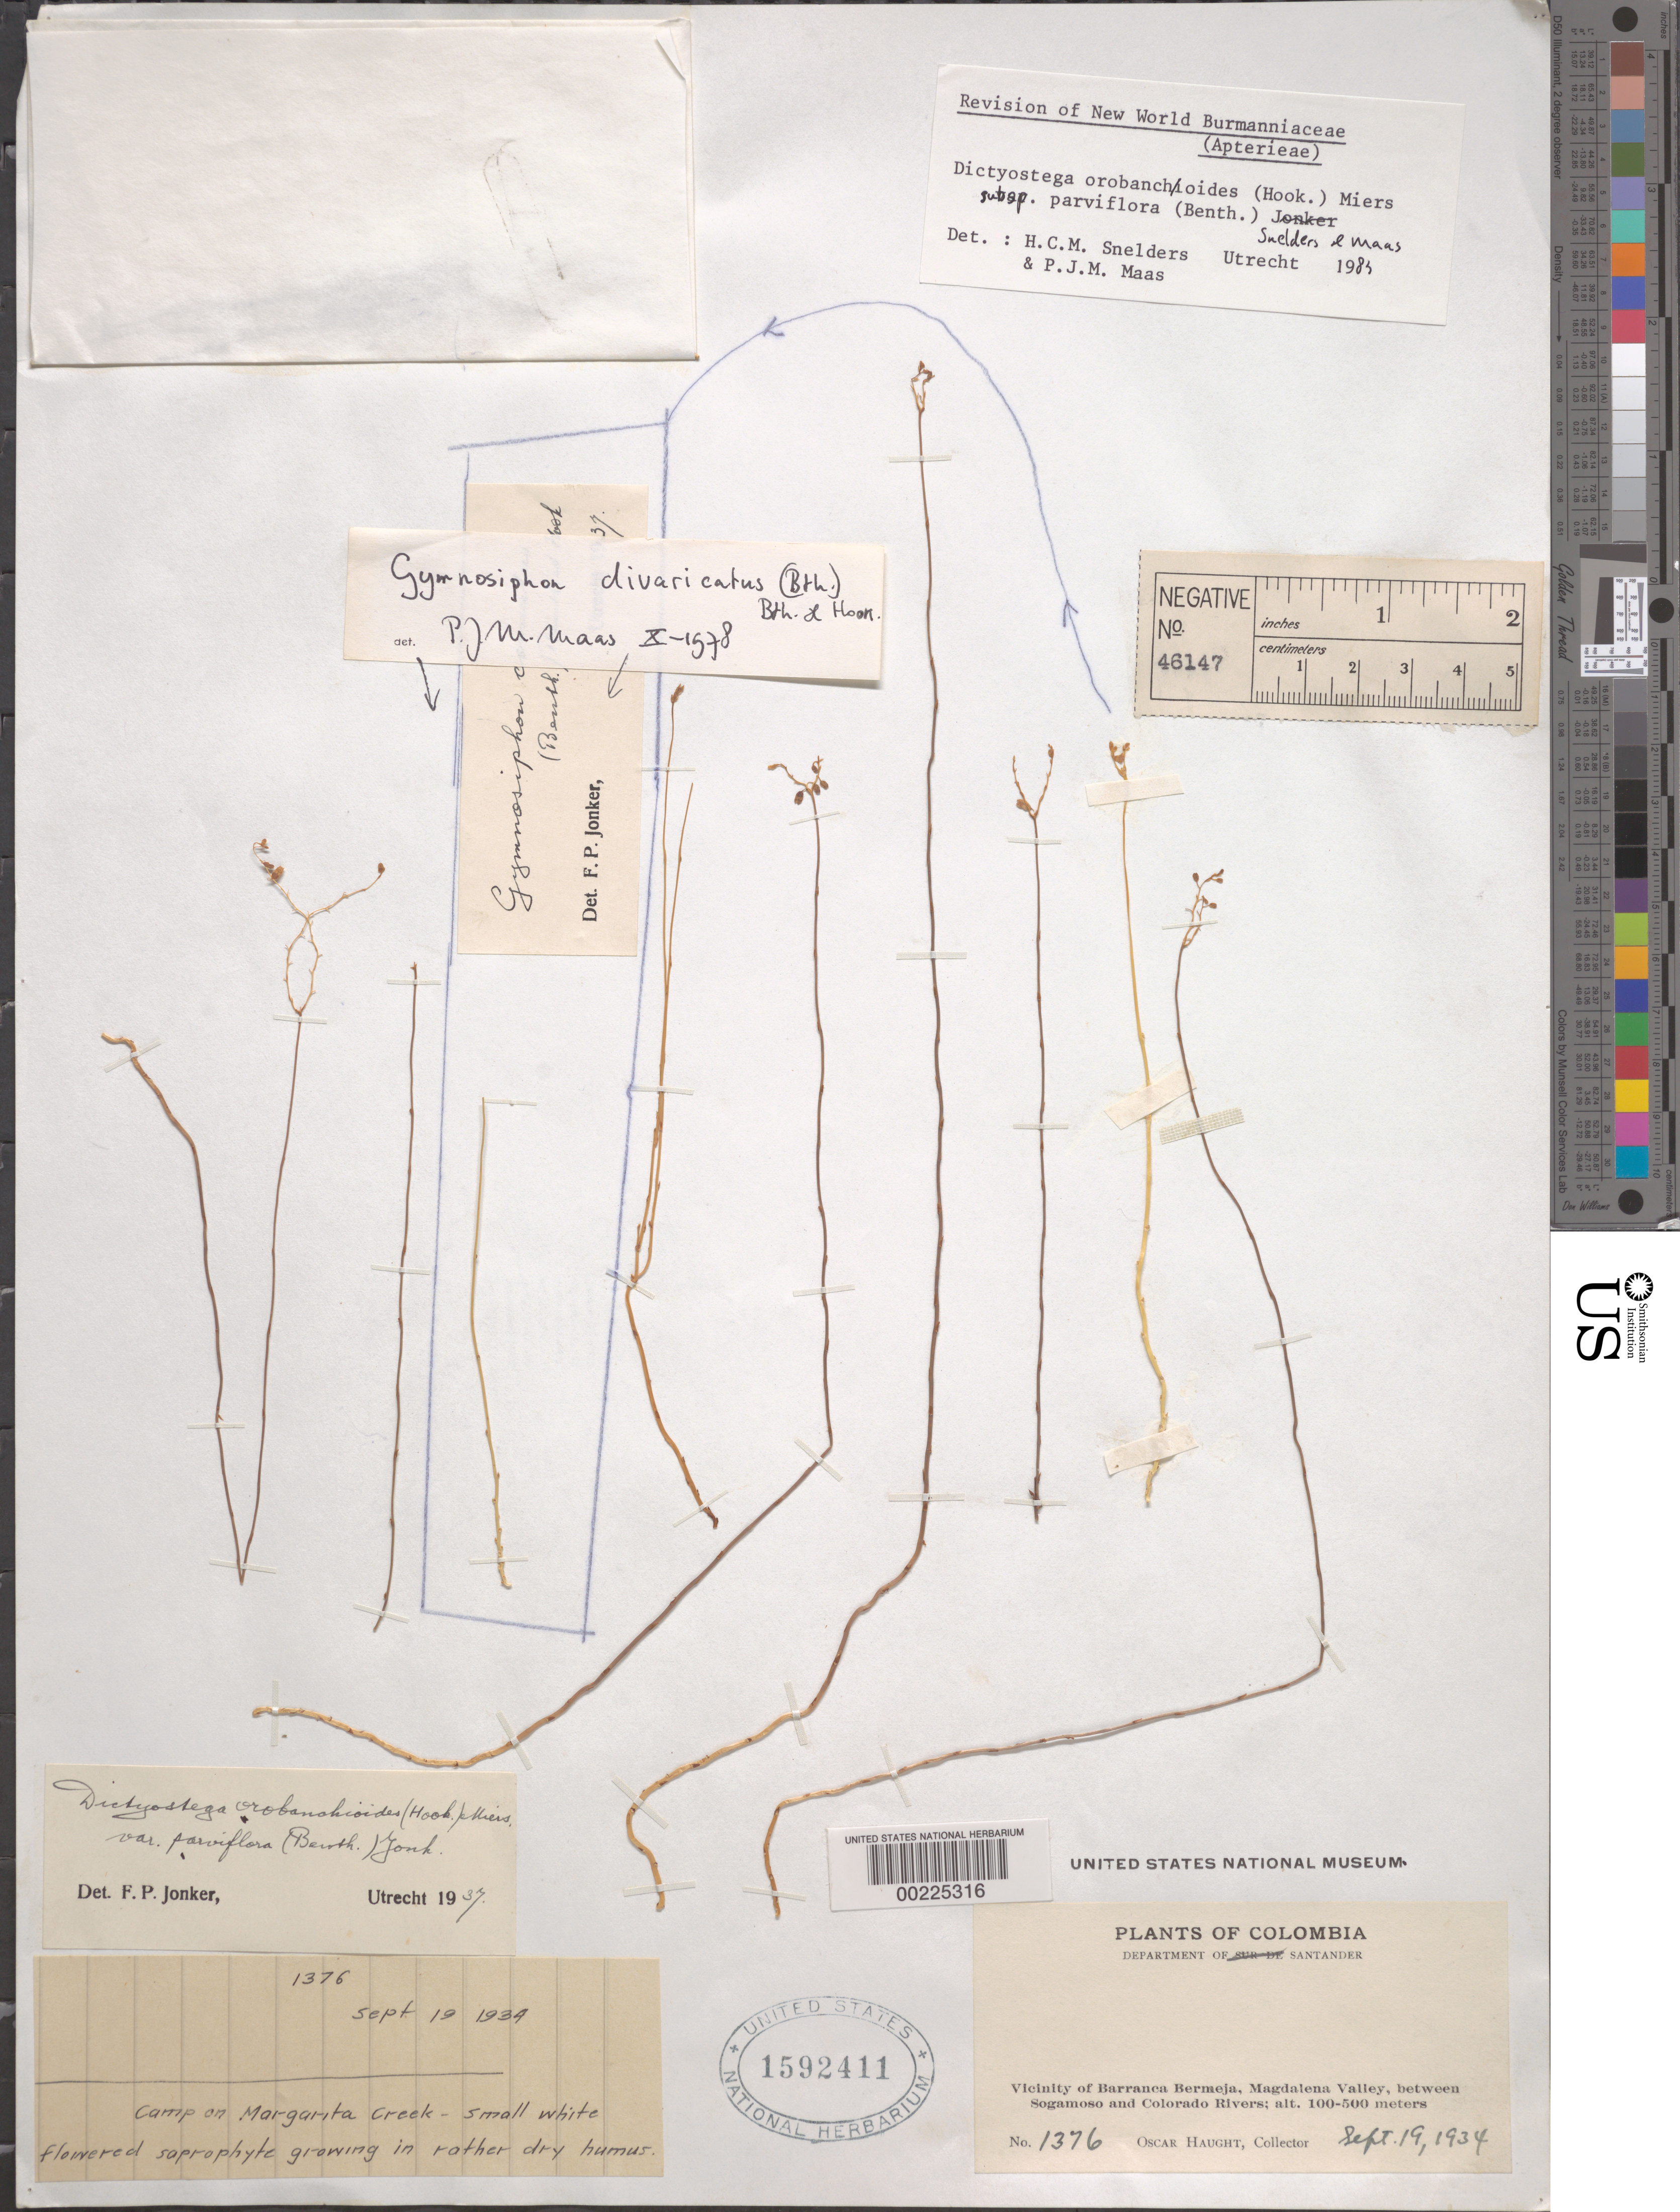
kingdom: Plantae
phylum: Tracheophyta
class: Liliopsida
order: Dioscoreales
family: Burmanniaceae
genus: Dictyostega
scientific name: Dictyostega orobanchoides subsp. parviflora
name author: (Benth.) Snelders & Maas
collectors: O. L. Haught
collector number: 1376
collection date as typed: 19 Sep 1934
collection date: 1934-09-19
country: Colombia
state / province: Santander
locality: Vicinity of Barrancabermeja, Magdalena Valley, between Sogamoso and Colorado Rivers; camp on Margarita Creek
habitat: Rather dry humus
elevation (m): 100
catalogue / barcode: US 1592411